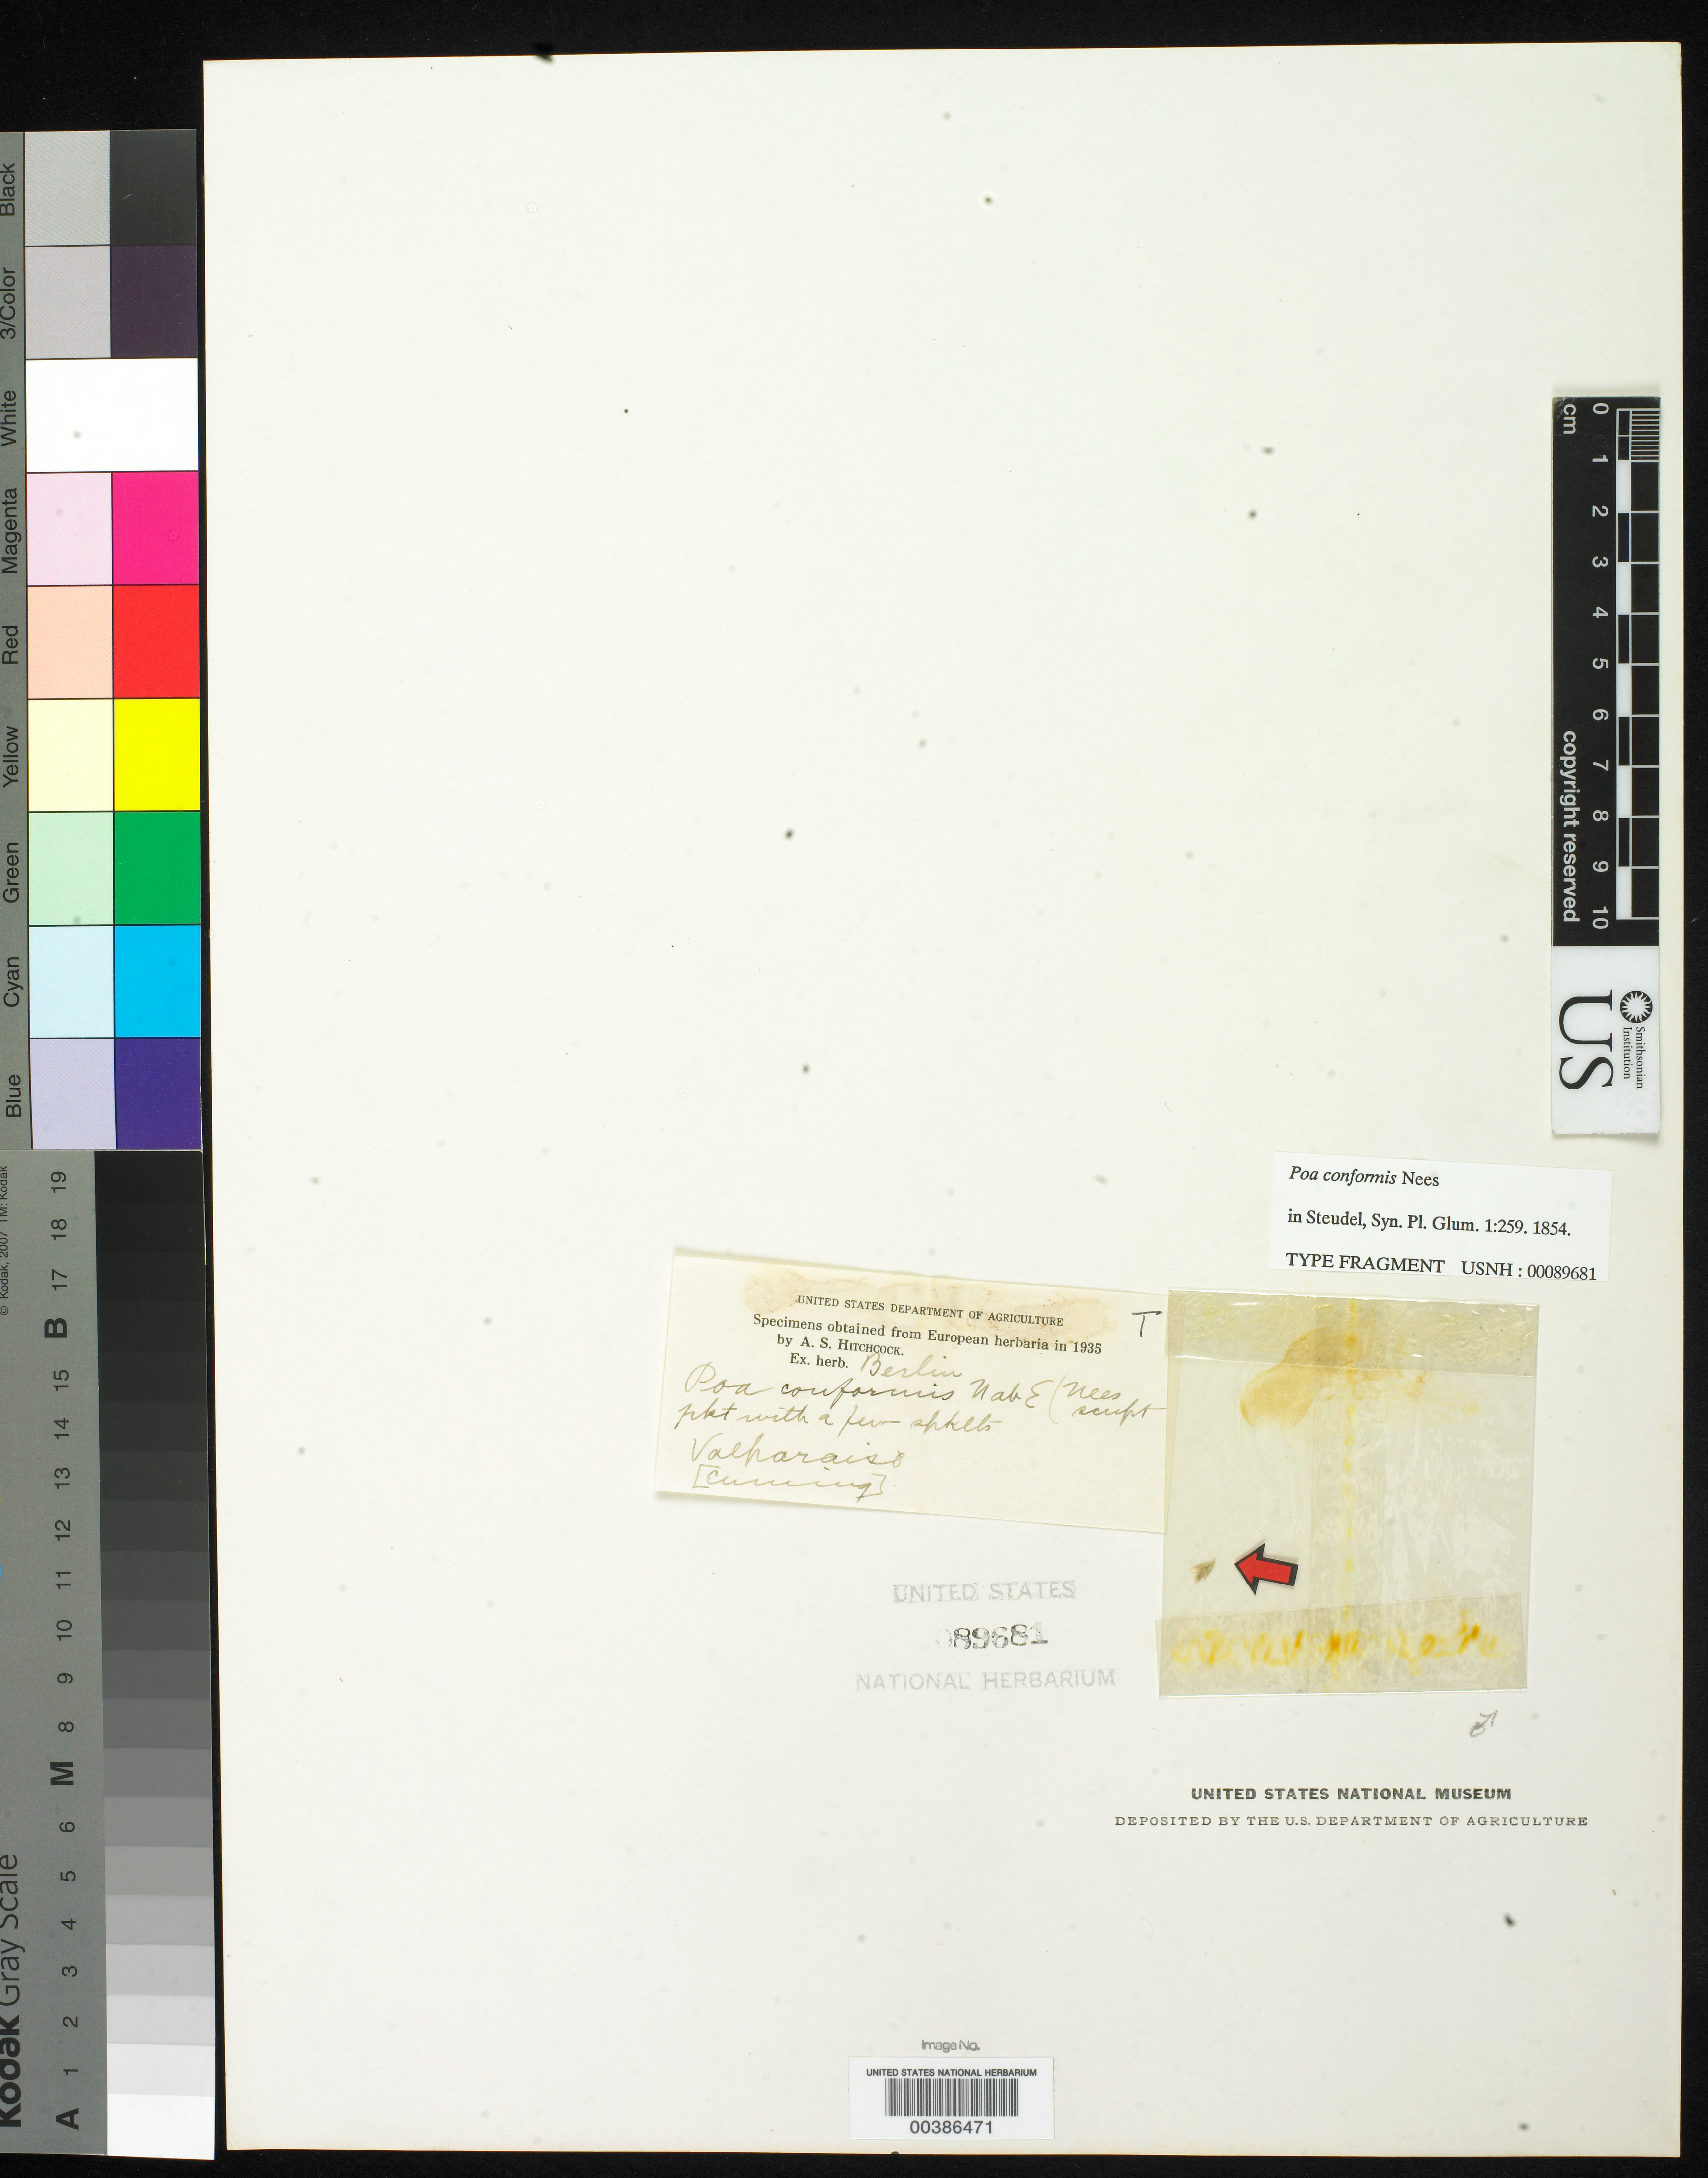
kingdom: Plantae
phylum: Tracheophyta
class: Liliopsida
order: Poales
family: Poaceae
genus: Poa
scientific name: Poa conformis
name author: Nees ex Steud.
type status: Type Fragment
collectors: H. Cuming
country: Chile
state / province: Valparaíso (V)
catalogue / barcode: US 89681